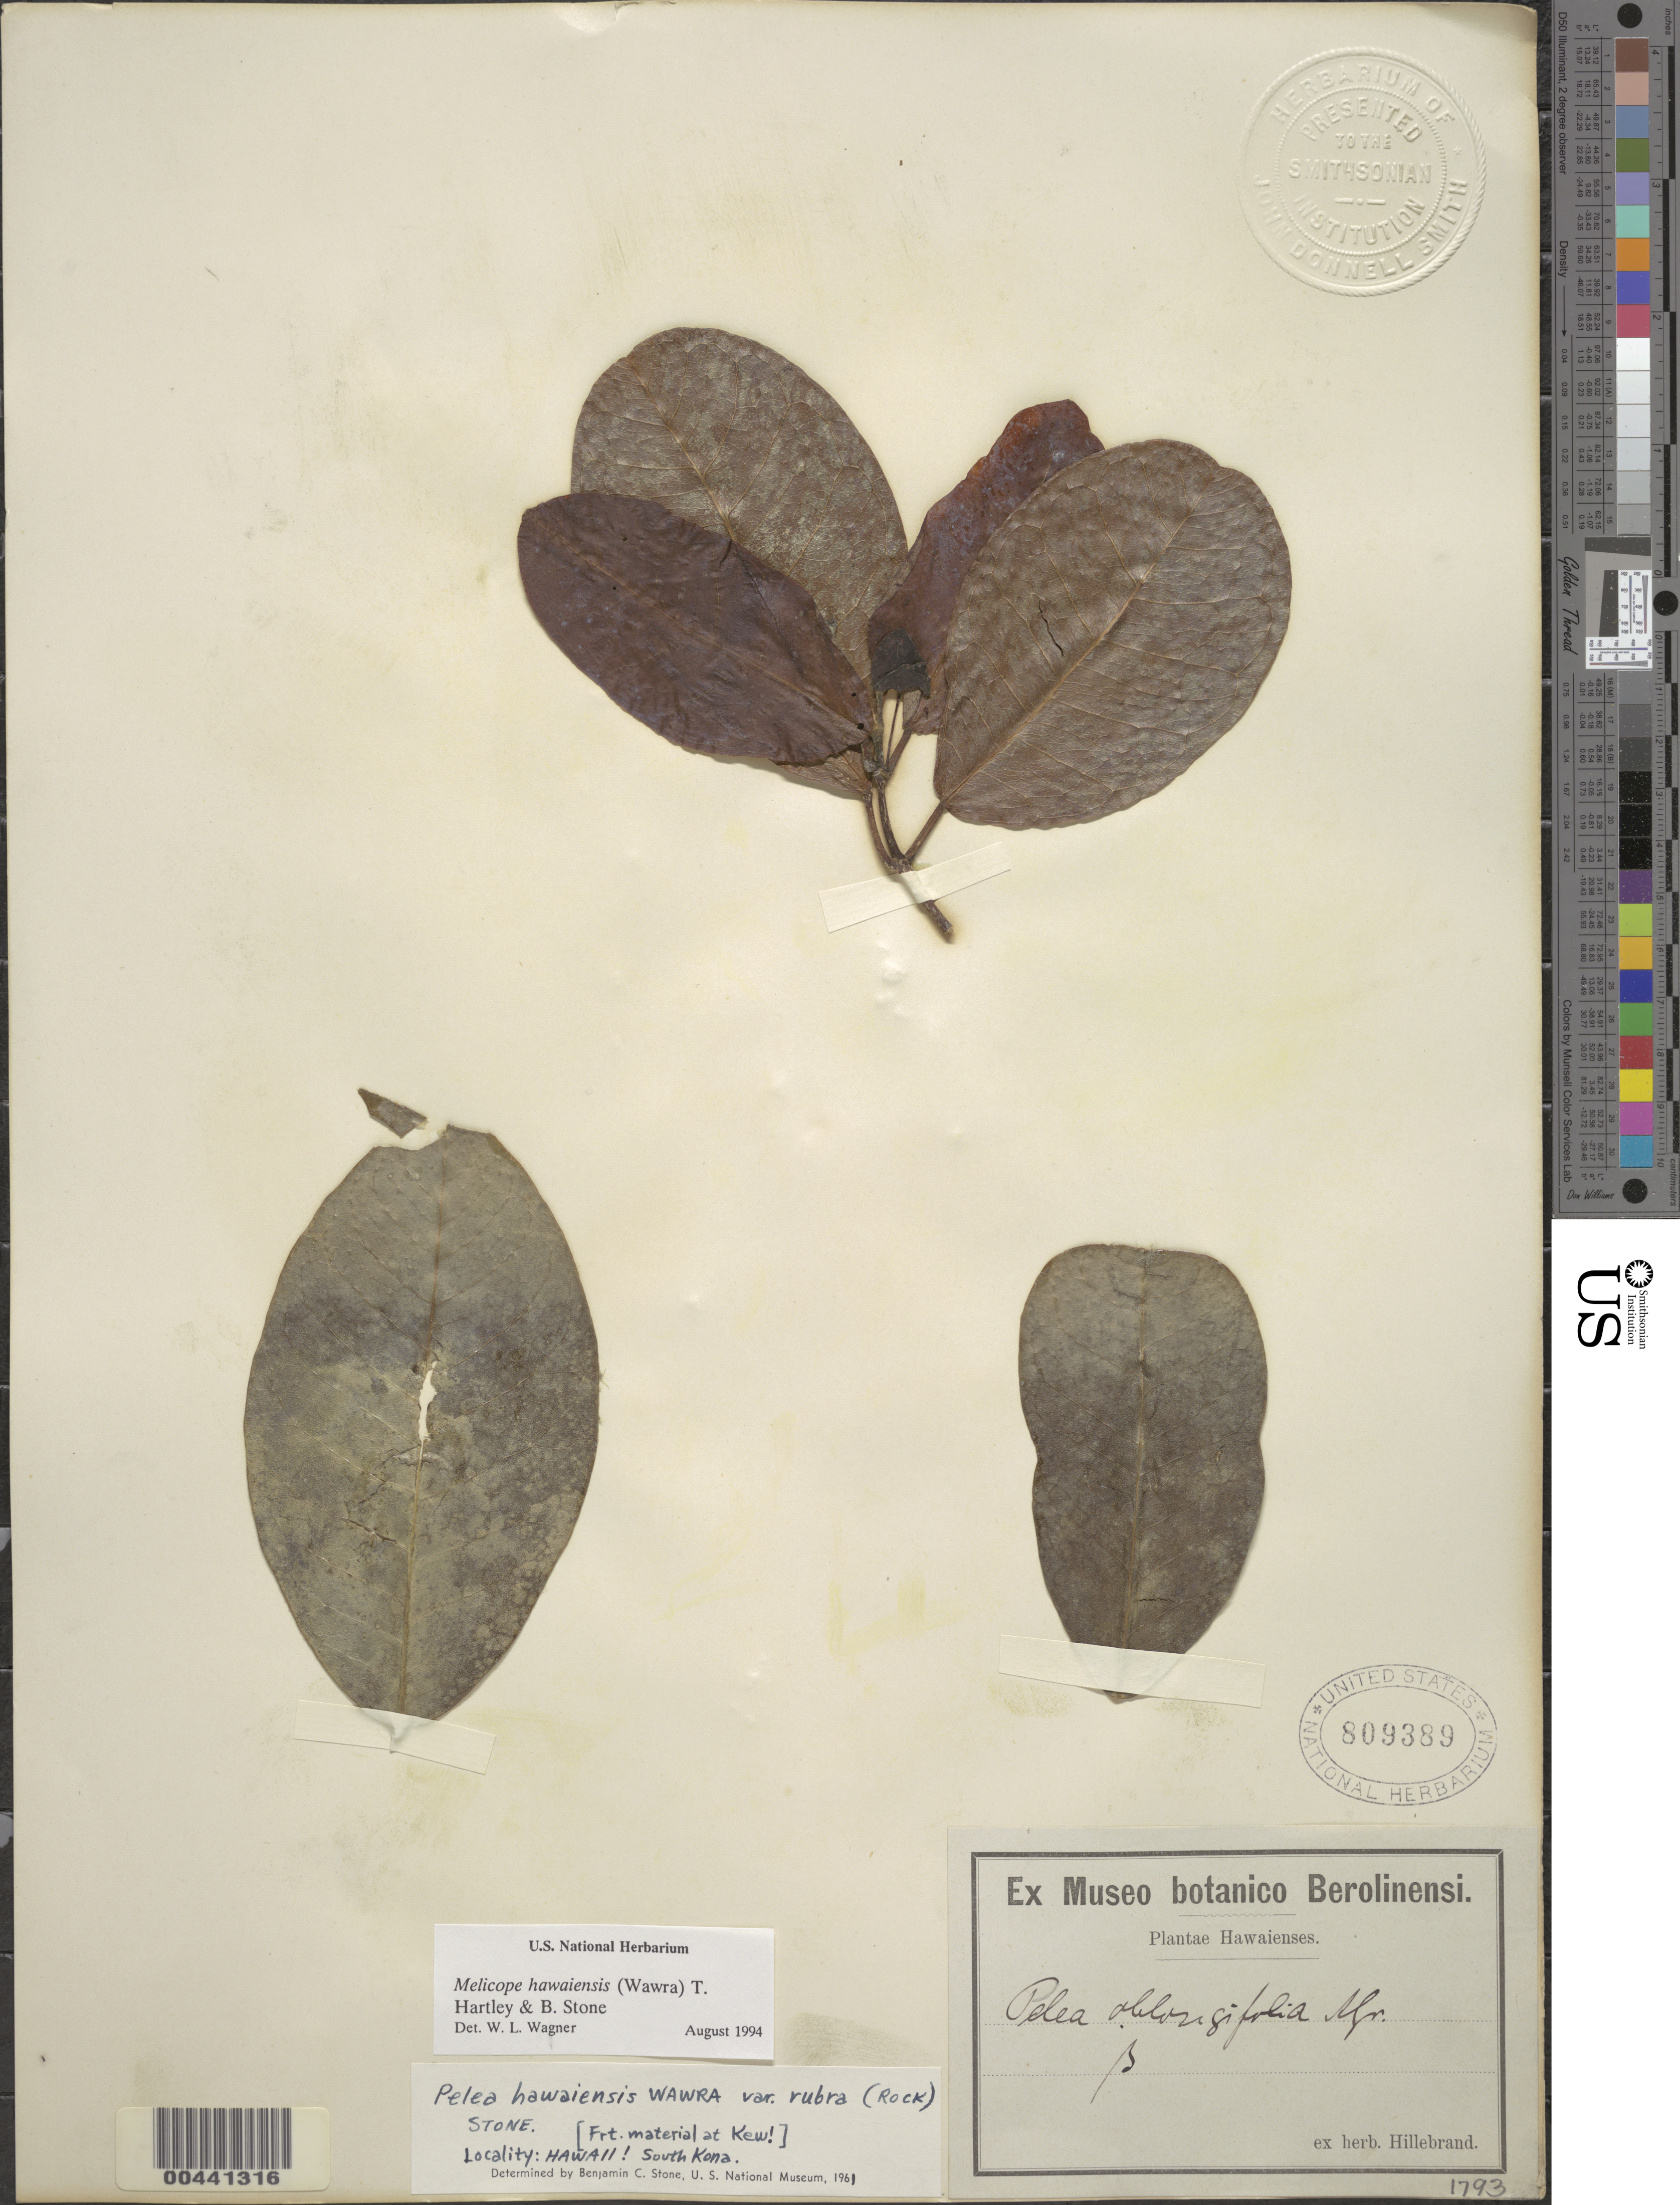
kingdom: Plantae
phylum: Tracheophyta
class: Magnoliopsida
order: Sapindales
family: Rutaceae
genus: Melicope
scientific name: Melicope hawaiensis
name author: (Wawra) T.G. Hartley & B.C. Stone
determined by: Wagner, W. L., (BOT), Smithsonian Institution - National Museum of Natural History (UNITED STATES)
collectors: W. Hillebrand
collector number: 1793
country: United States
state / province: Hawaii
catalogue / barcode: US 809389